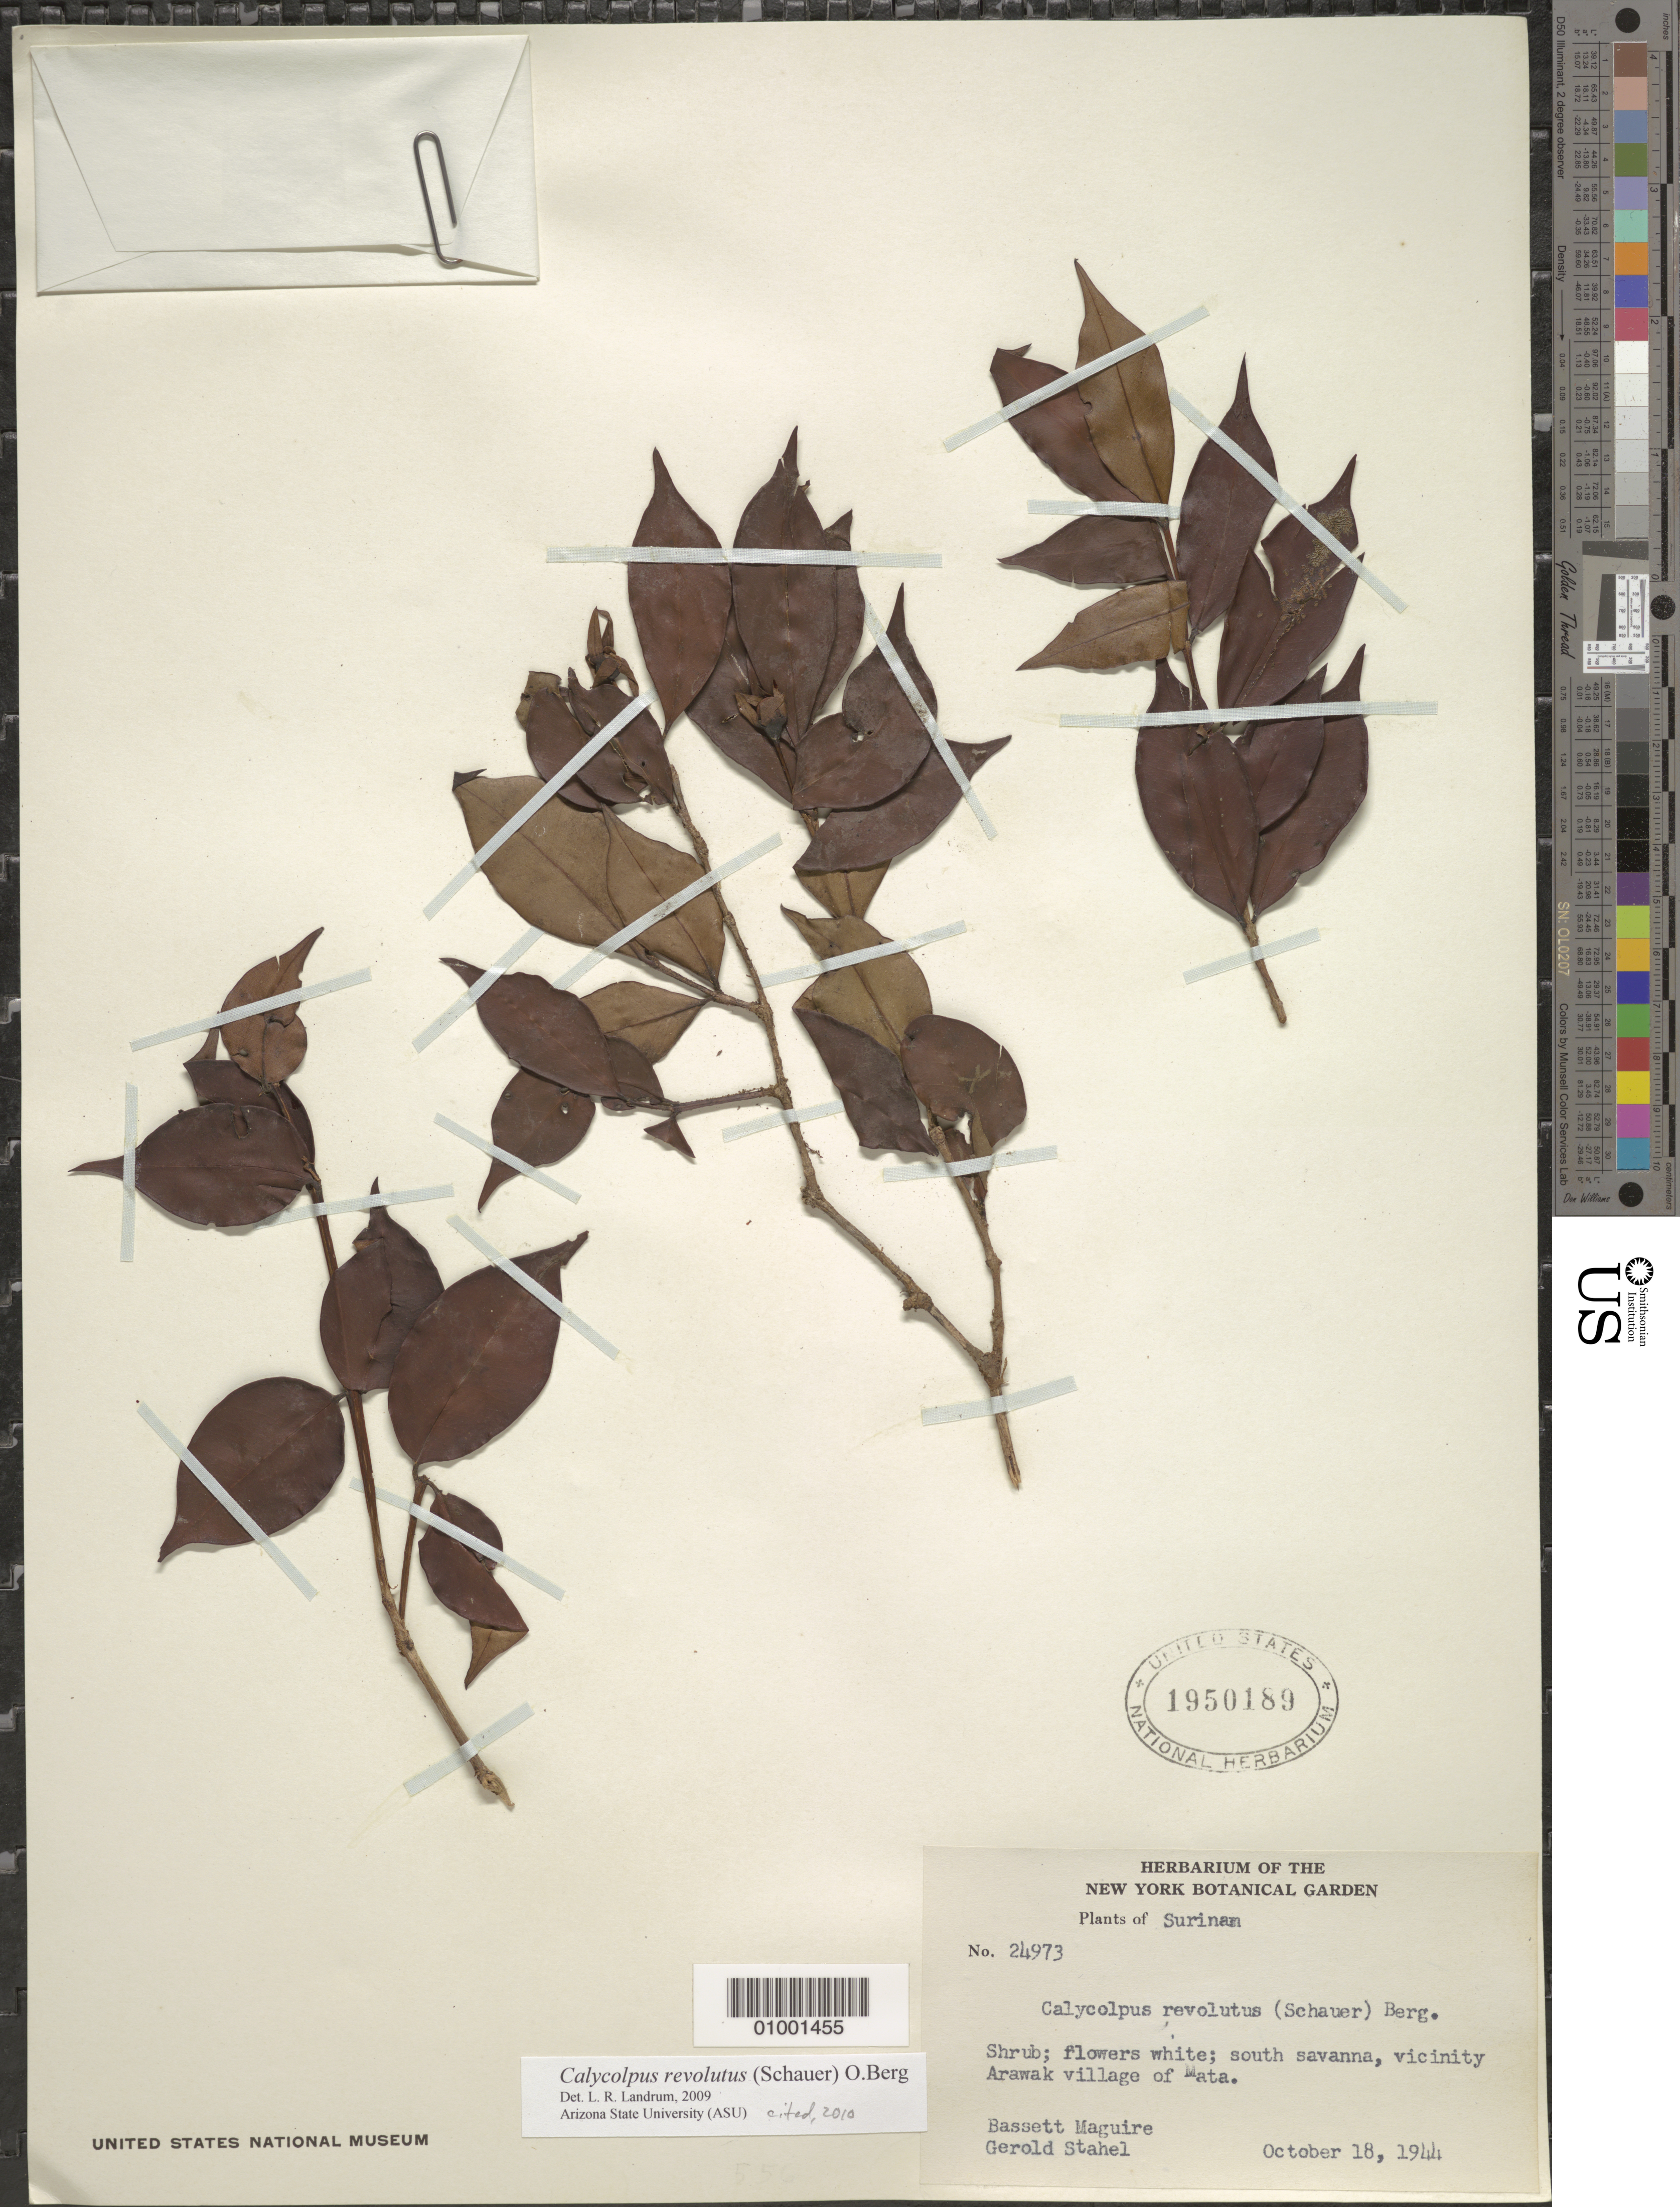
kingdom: Plantae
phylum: Tracheophyta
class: Magnoliopsida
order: Myrtales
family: Myrtaceae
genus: Calycolpus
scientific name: Calycolpus revolutus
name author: (Schauer) O. Berg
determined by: Landrum, L. R.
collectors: B. Maguire & G. Stahel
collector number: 24973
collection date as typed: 18-Oct-44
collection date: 1944-10-18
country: Suriname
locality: Zanderij I., Mata vic., Arawak village of Mata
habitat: South Savanna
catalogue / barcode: US 1950189